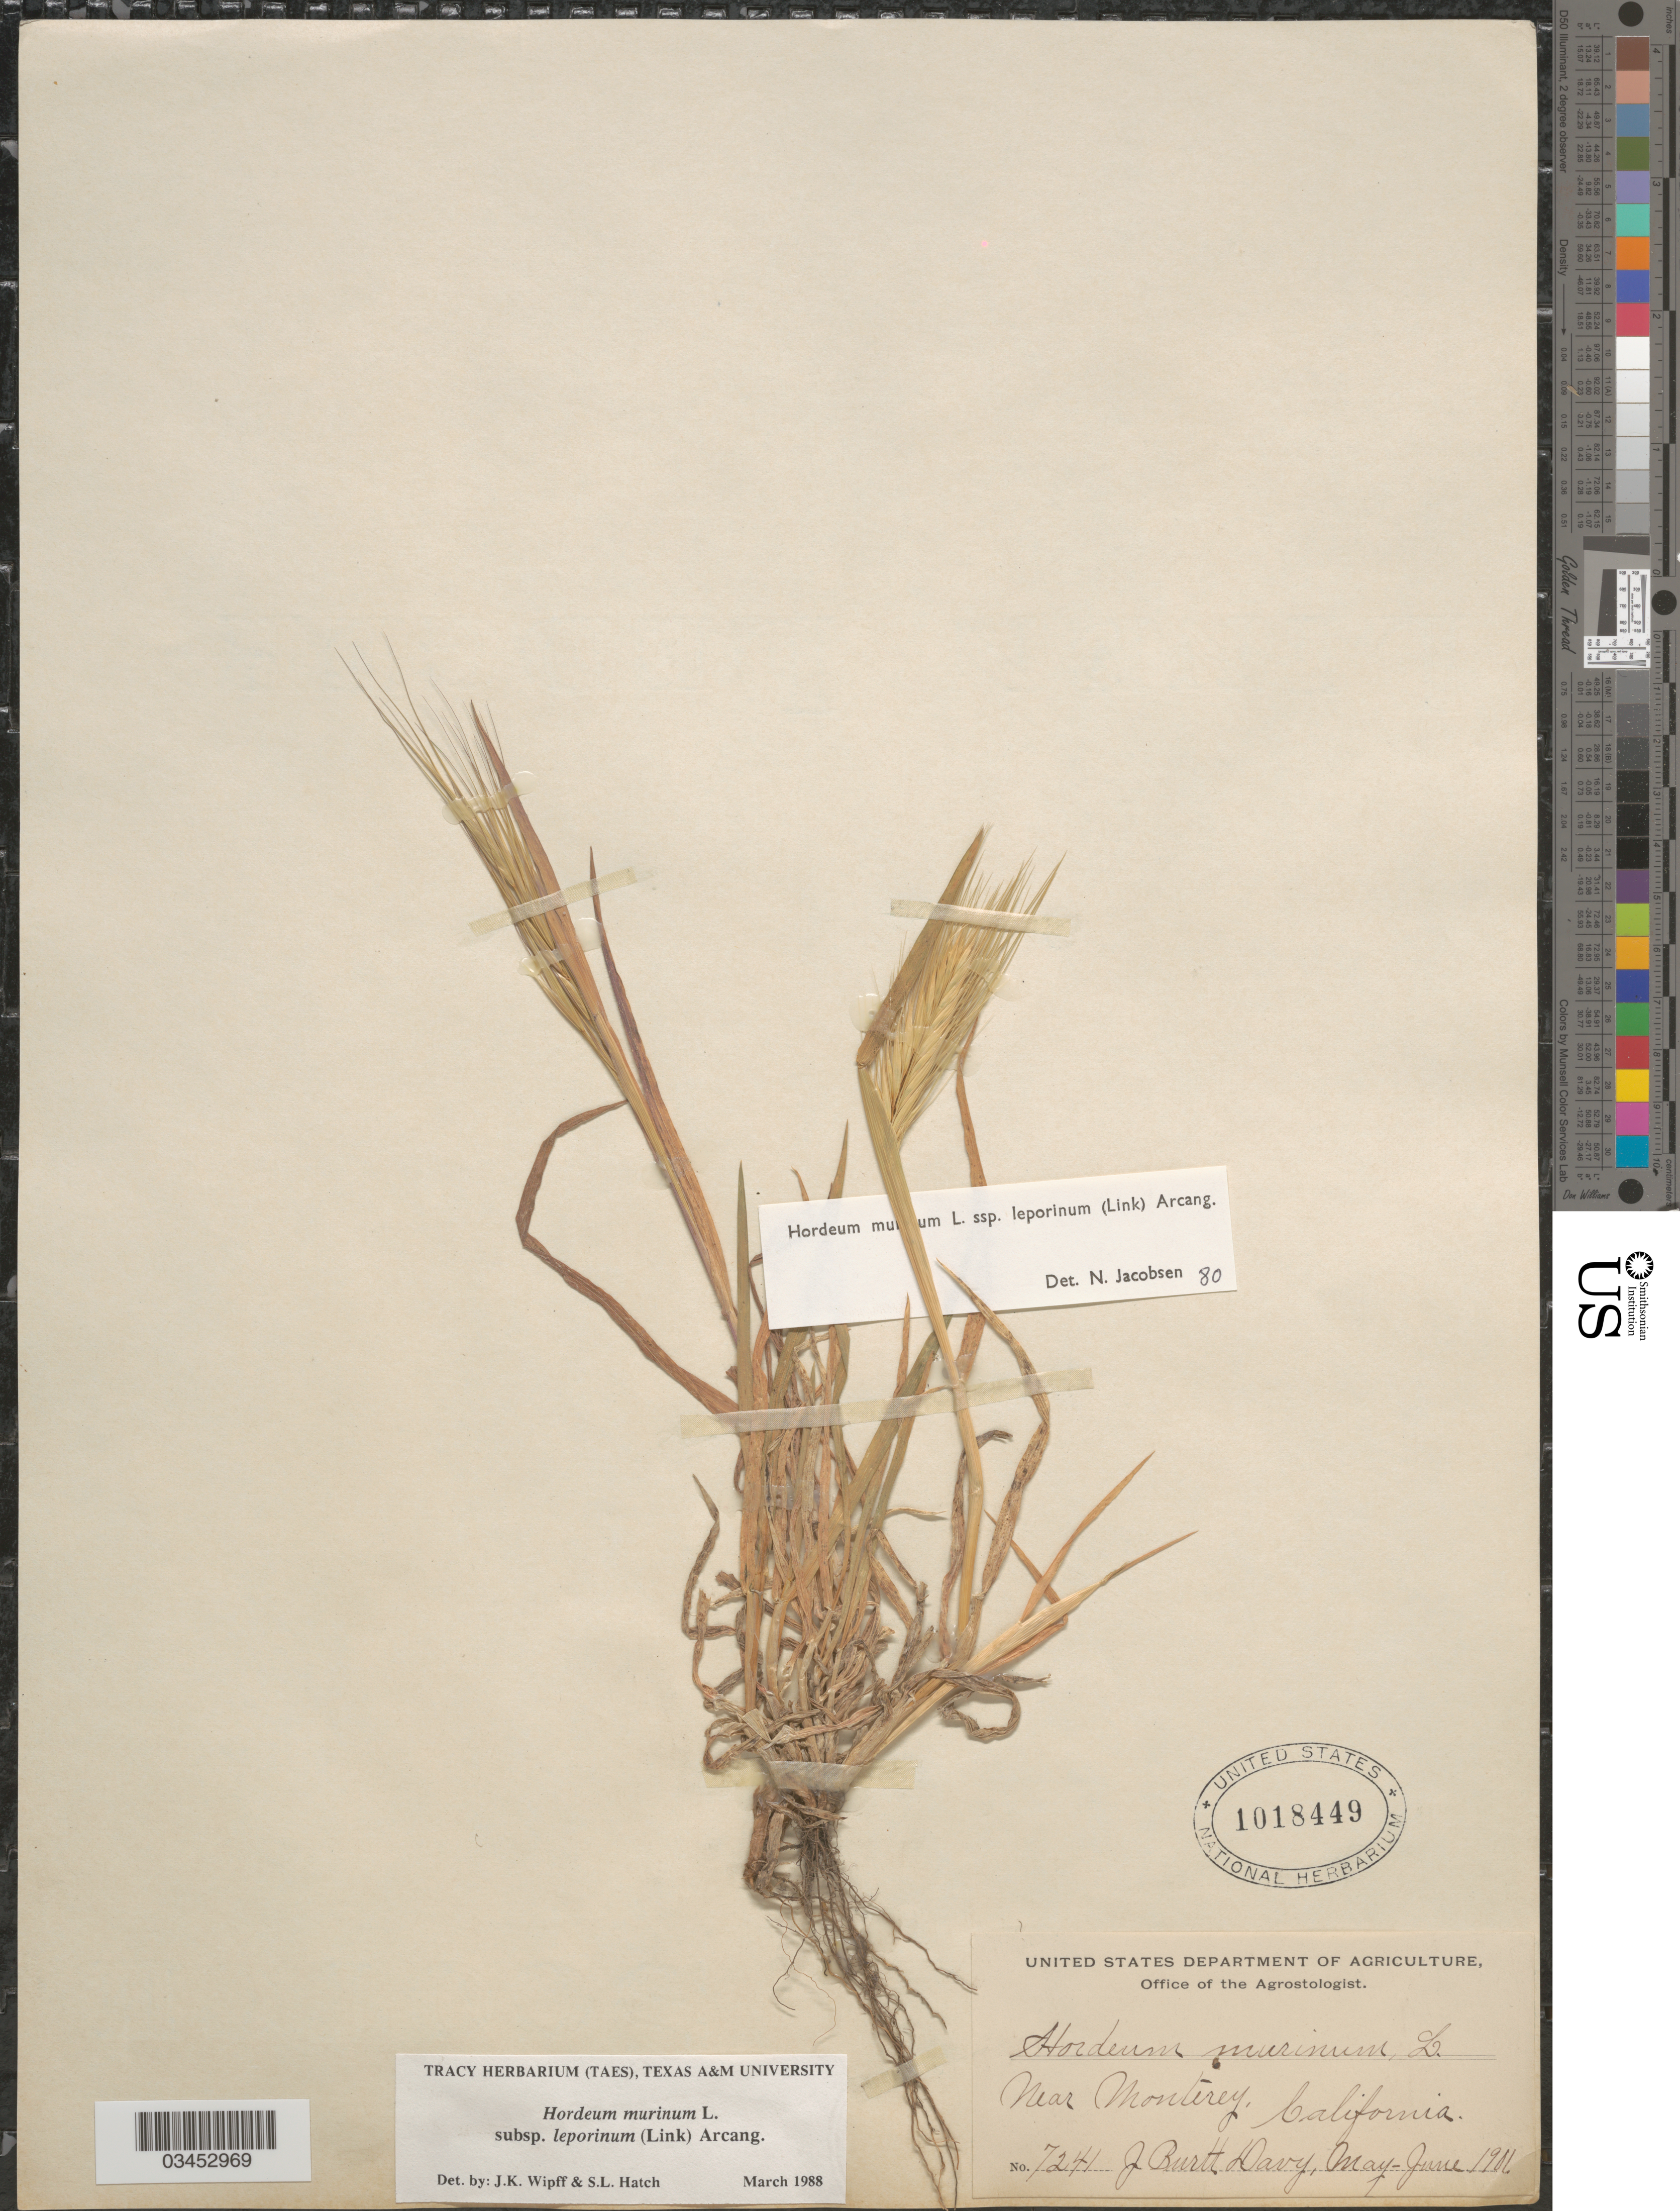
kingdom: Plantae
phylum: Tracheophyta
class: Liliopsida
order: Poales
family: Poaceae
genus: Hordeum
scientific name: Hordeum murinum subsp. leporinum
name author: (Link) Arcang.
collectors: J. Burtt Davy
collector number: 7241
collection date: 1901-05/1901-06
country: United States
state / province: California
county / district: Monterey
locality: Near Monterey.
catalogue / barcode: US 1018449